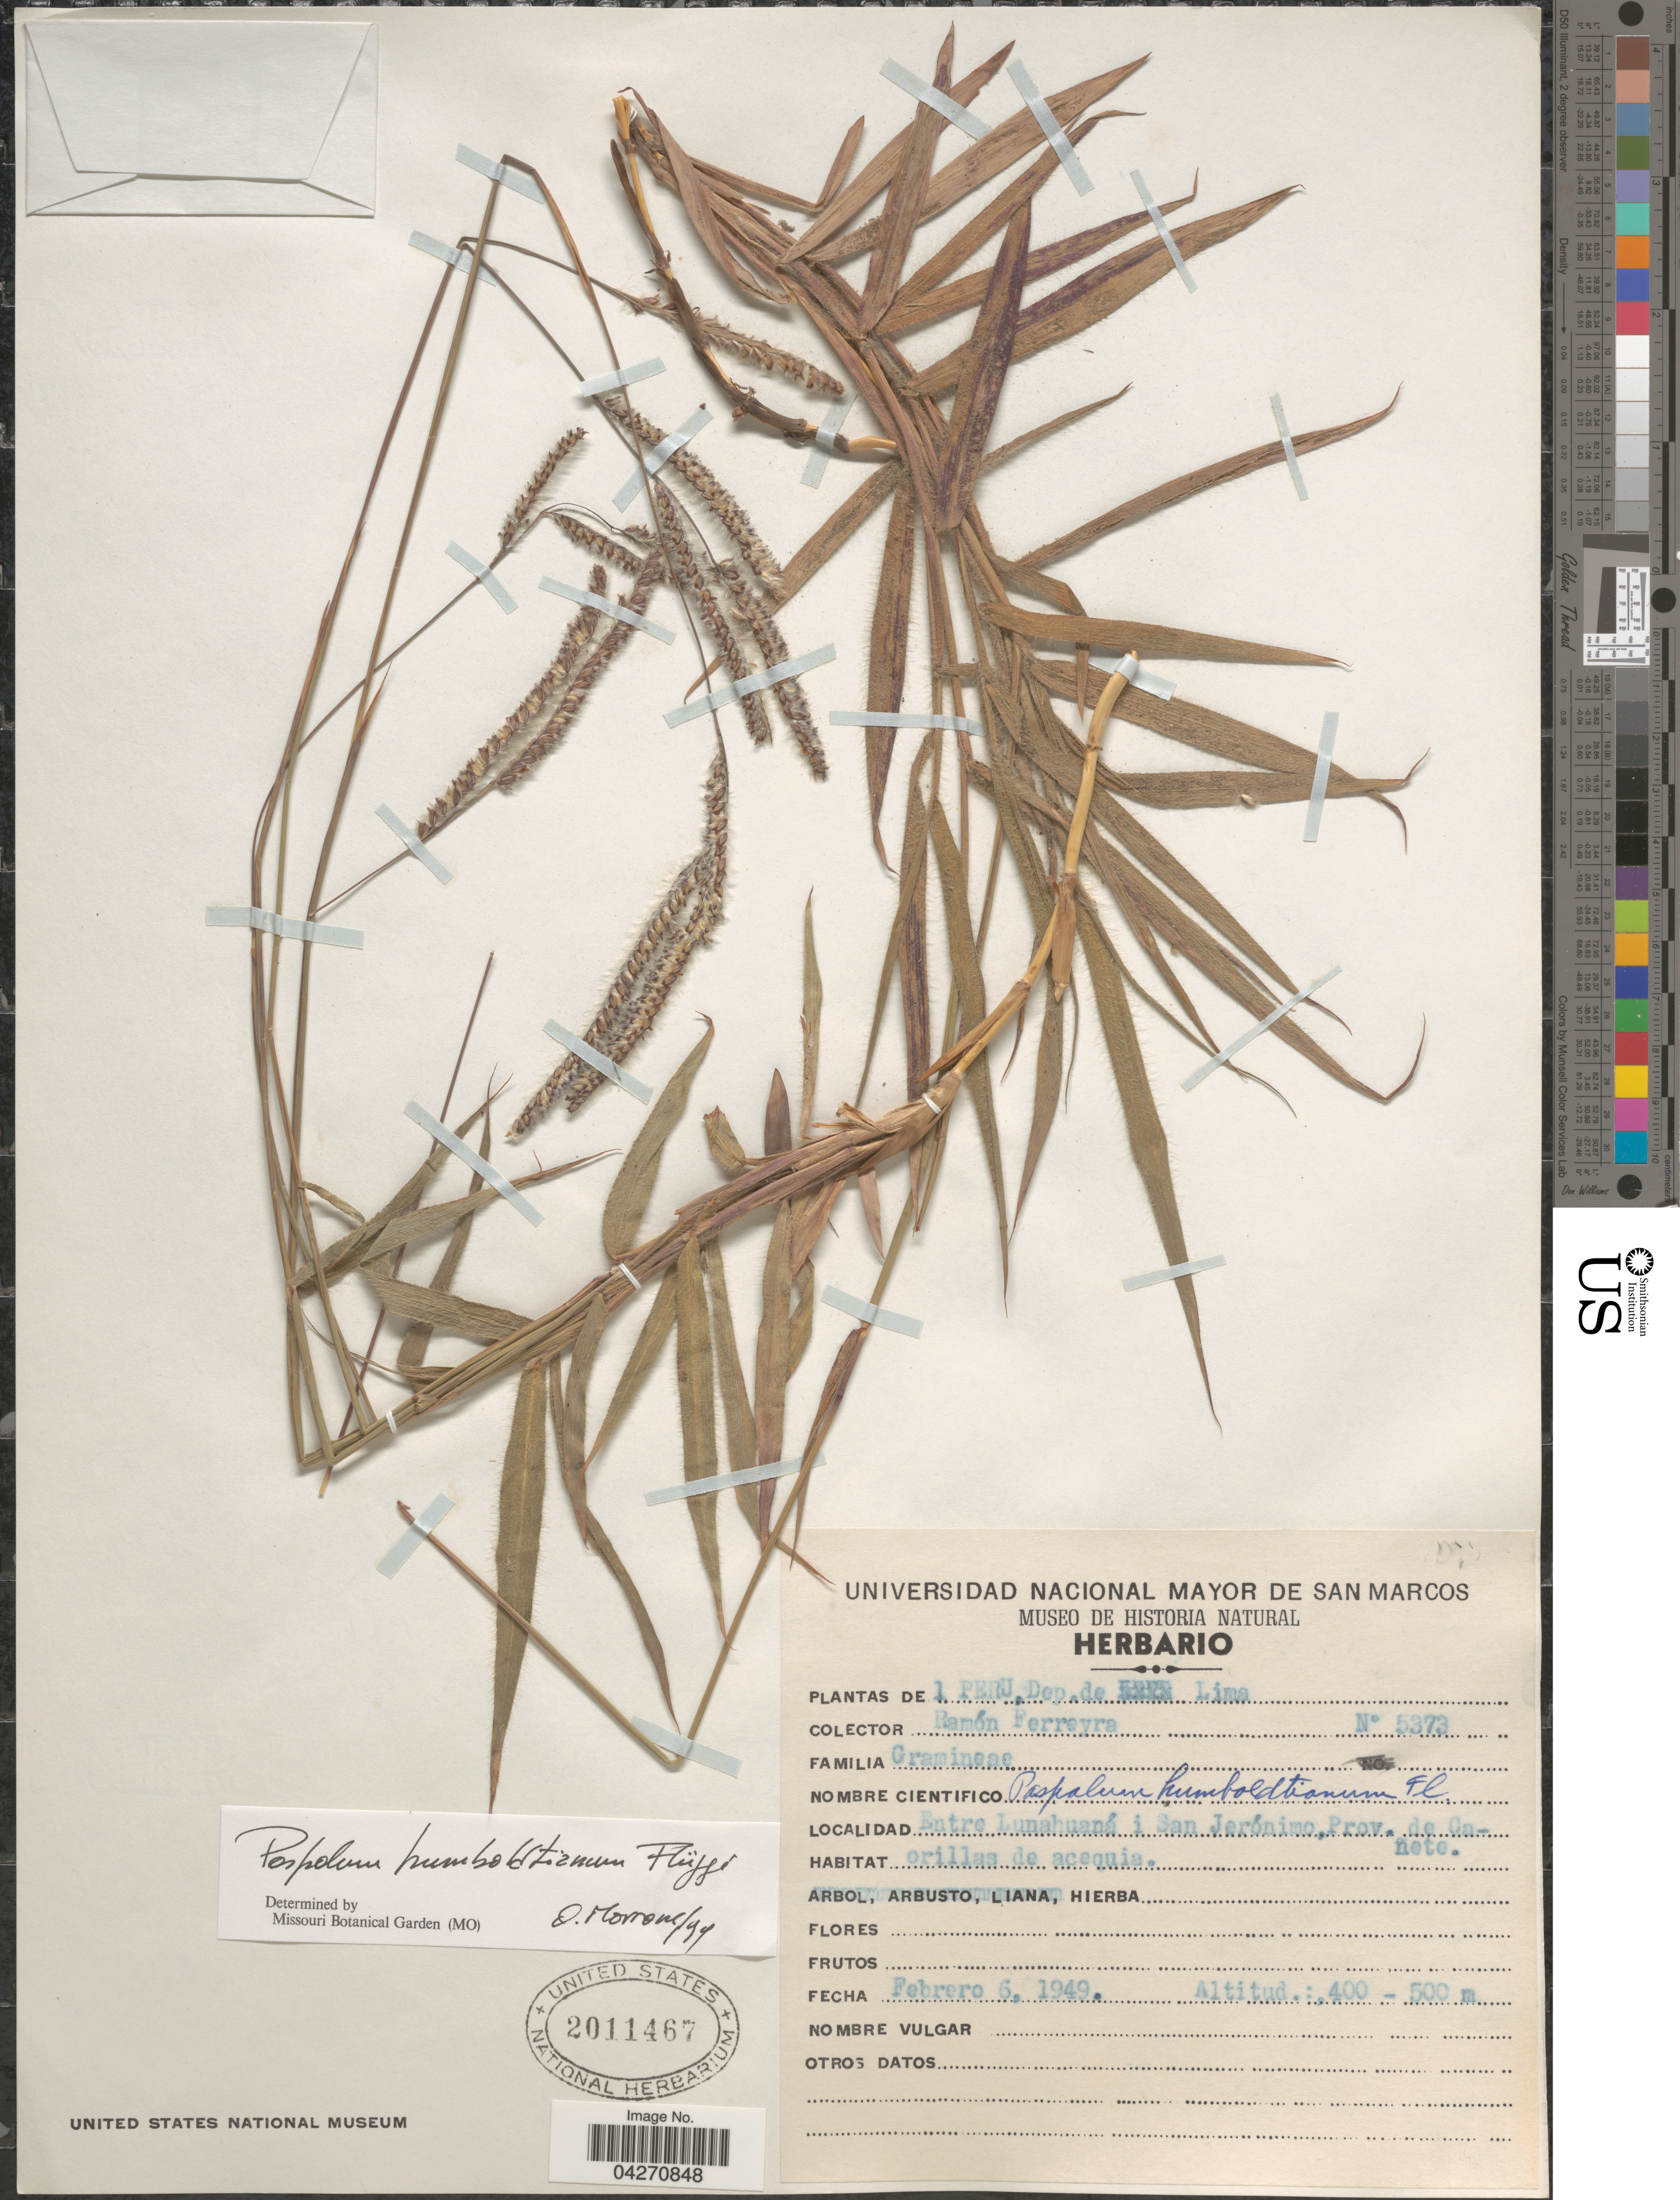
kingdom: Plantae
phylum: Tracheophyta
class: Liliopsida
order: Poales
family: Poaceae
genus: Paspalum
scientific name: Paspalum humboldtianum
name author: Flüggé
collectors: R. A. Ferreyra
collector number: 5373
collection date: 1949-02-06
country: Peru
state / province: Lima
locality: Dep. de Lima. Entre Lunahuaná i San Jerónimo. Prov. de Canete.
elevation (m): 400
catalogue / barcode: US 2011467